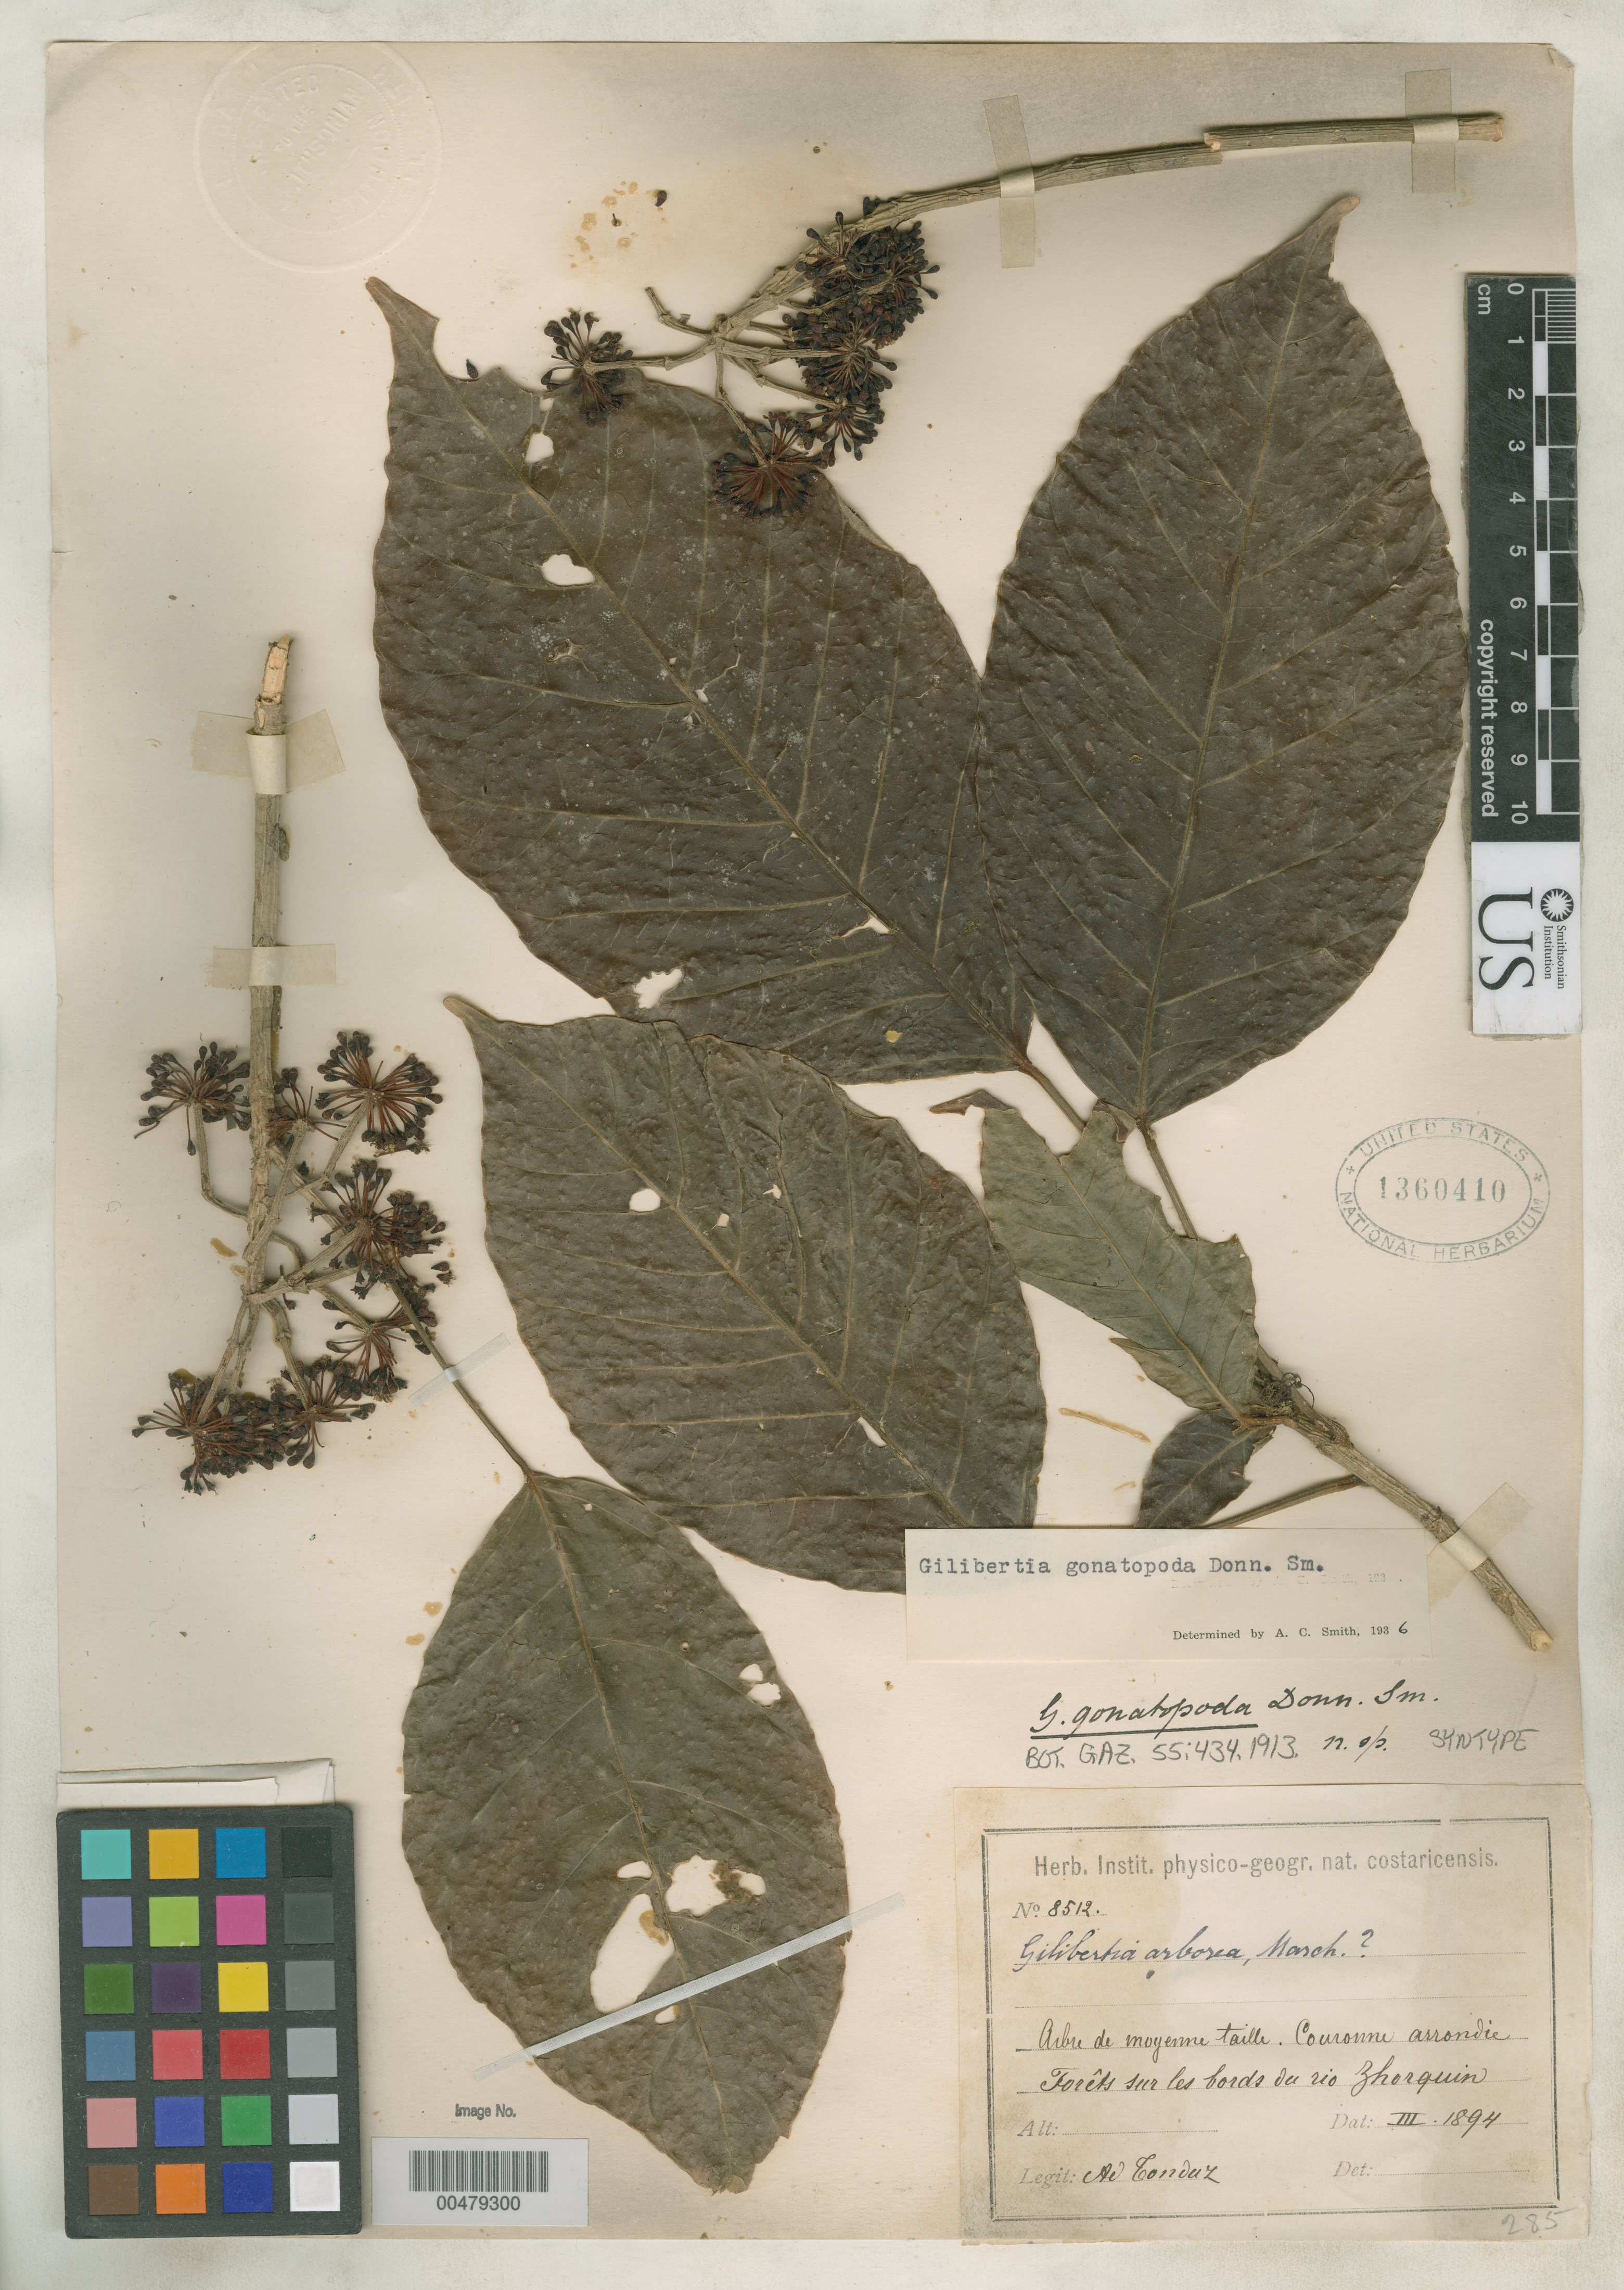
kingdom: Plantae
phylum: Tracheophyta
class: Magnoliopsida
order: Apiales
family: Araliaceae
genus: Gilibertia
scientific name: Gilibertia gonatopoda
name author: Donn. Sm.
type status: Syntype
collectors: A. Tonduz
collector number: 8512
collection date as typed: Mar 1894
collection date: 1894-03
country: Costa Rica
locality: Forets Sur les bords du Rio Zhorquin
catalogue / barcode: US 1360410